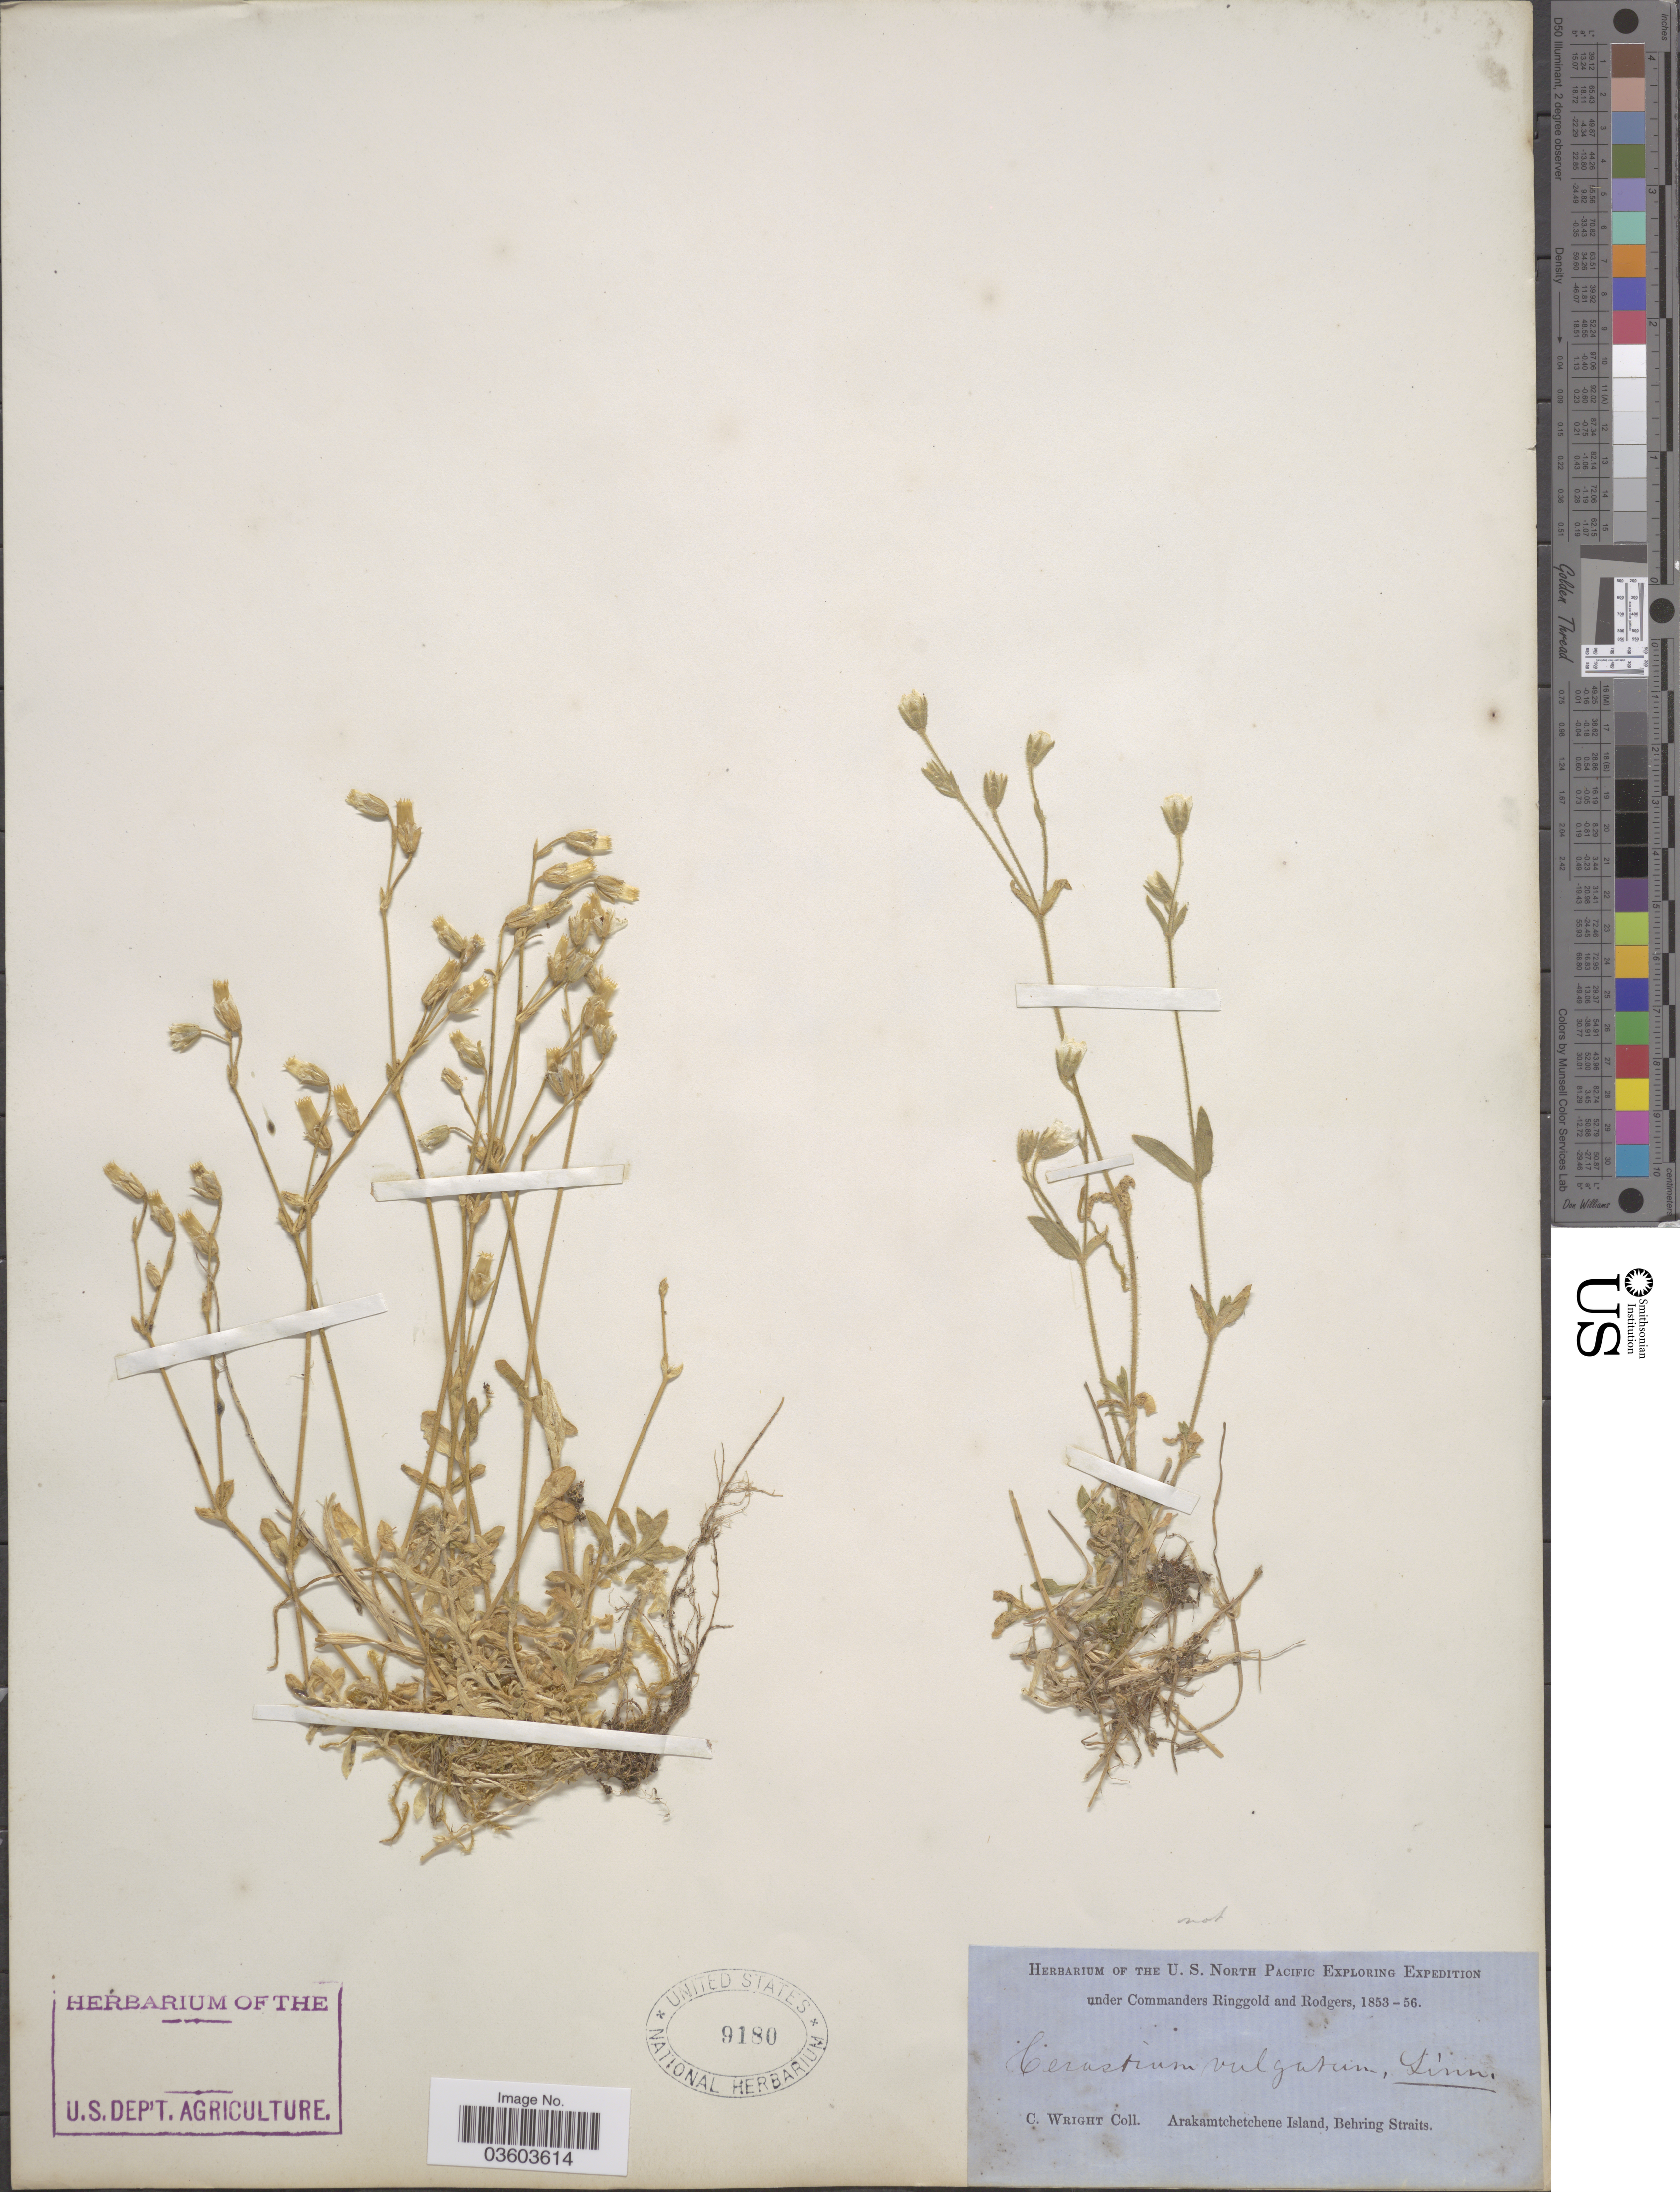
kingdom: Plantae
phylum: Tracheophyta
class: Magnoliopsida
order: Caryophyllales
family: Caryophyllaceae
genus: Cerastium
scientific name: Cerastium caespitosum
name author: Rchb. & Kit.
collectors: C. Wright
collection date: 1853/1856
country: Russian Federation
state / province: Chukotka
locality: Arakamtchetchene Island, Behring Straits.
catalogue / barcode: US 9180